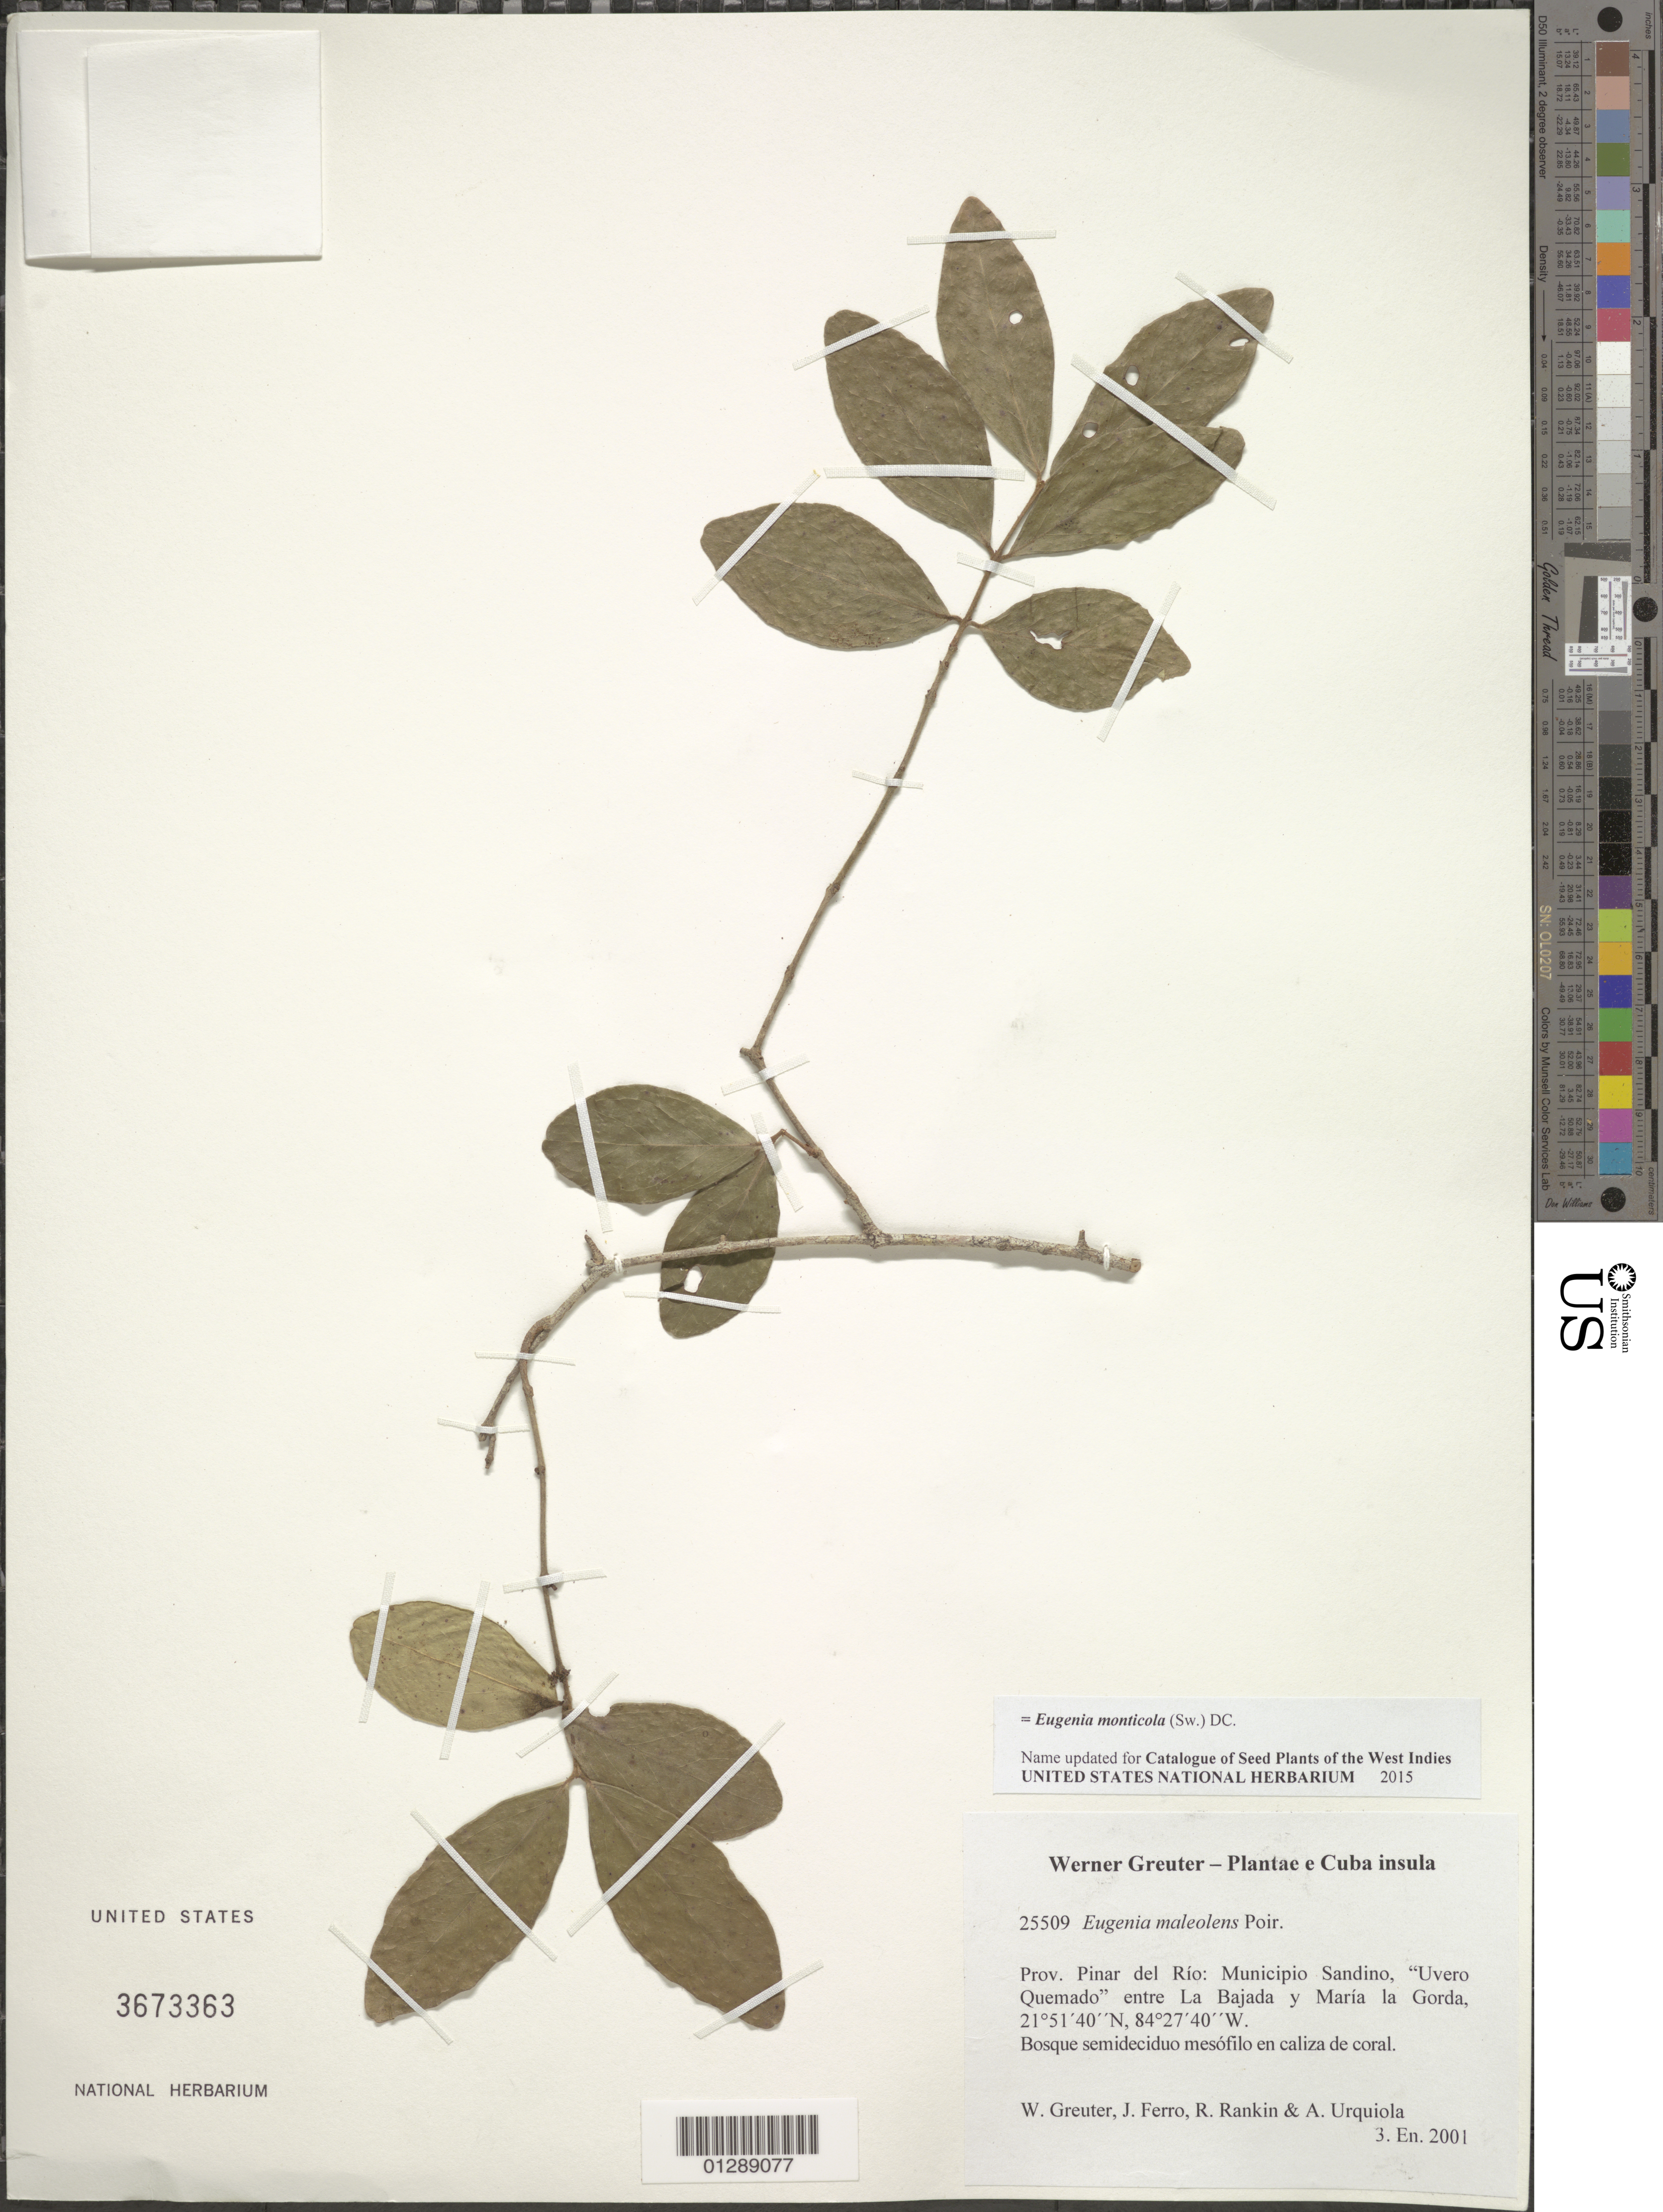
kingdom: Plantae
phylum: Tracheophyta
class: Magnoliopsida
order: Myrtales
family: Myrtaceae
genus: Eugenia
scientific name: Eugenia monticola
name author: (Sw.) DC.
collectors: W. R. Greuter, J. Ferro, R. Rankin Rodriguez & A. Urquiola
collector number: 25509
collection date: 2001-01-03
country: Cuba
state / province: Pinar del Rio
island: Cuba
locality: Municipio Sandino, "Uvero Quemado" entre La Bajada y María la Gorda.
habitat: Bosque demideciduo mesófilo en caliza de coral.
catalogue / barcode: US 3673363